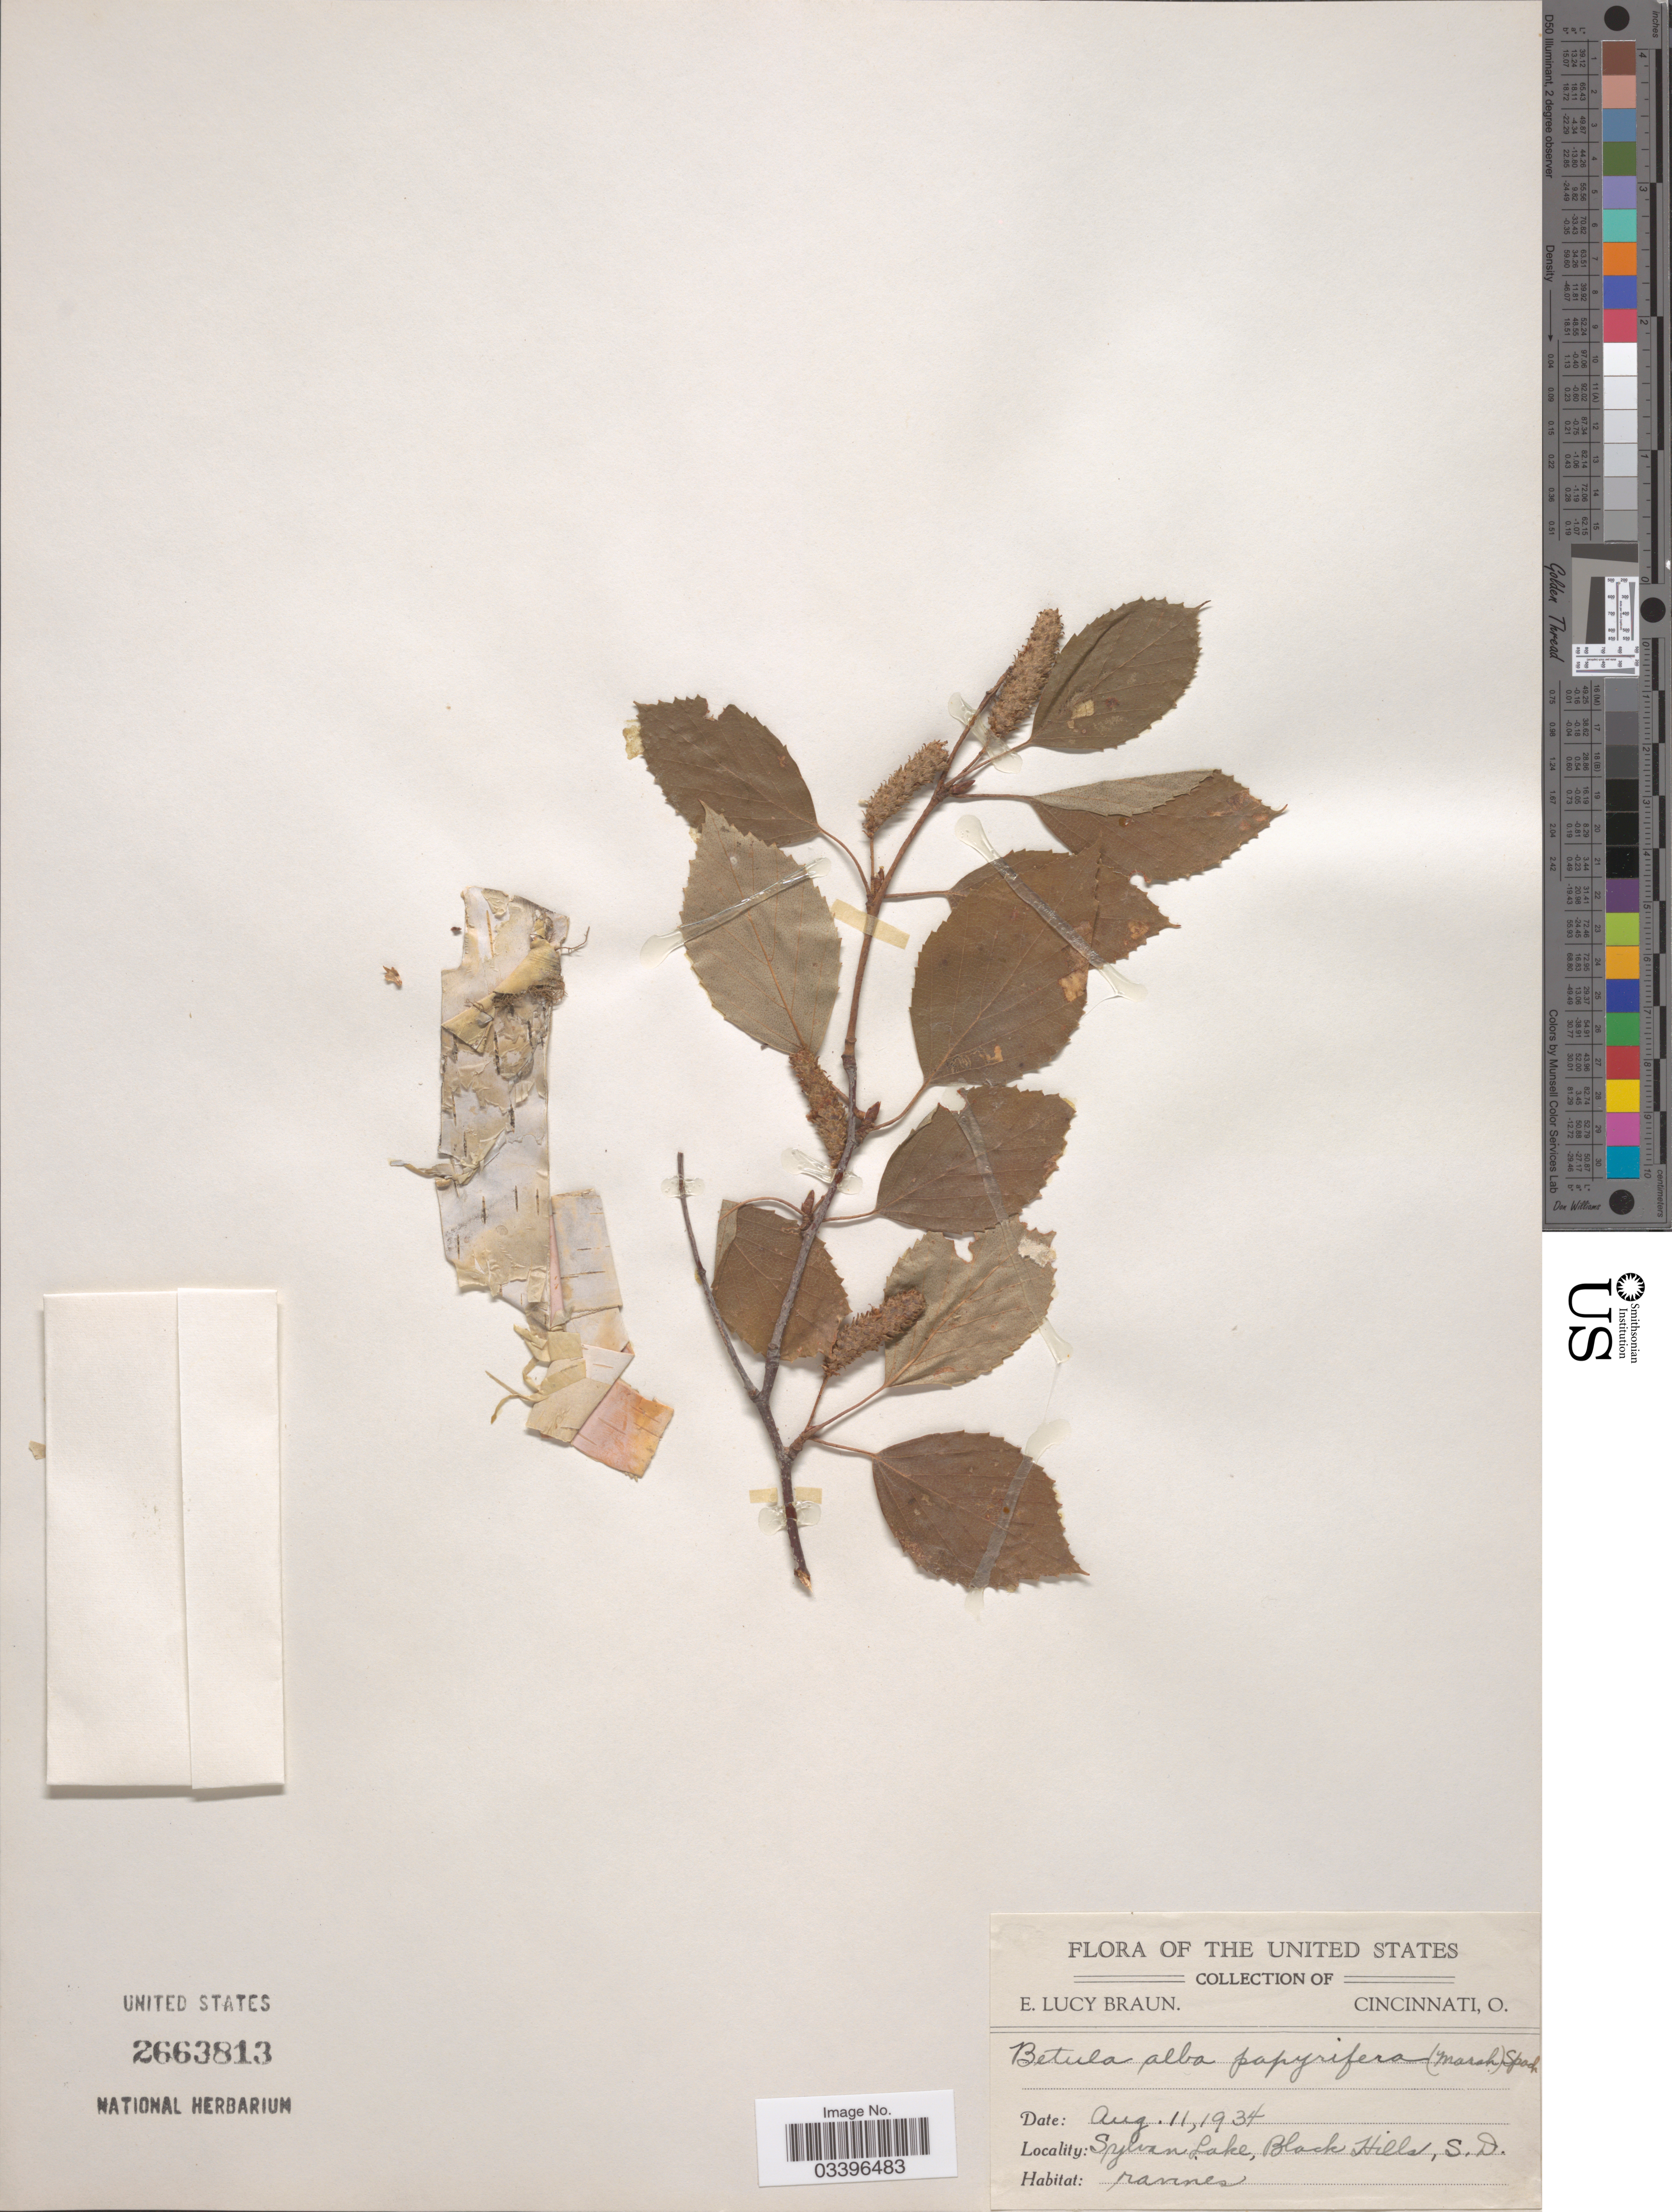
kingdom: Plantae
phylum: Tracheophyta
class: Magnoliopsida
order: Fagales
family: Betulaceae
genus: Betula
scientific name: Betula papyrifera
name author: Marshall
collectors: E. L. Braun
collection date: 1934-08-11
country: United States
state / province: South Dakota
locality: Sylvan Lake, Black Hills.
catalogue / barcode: US 2663813